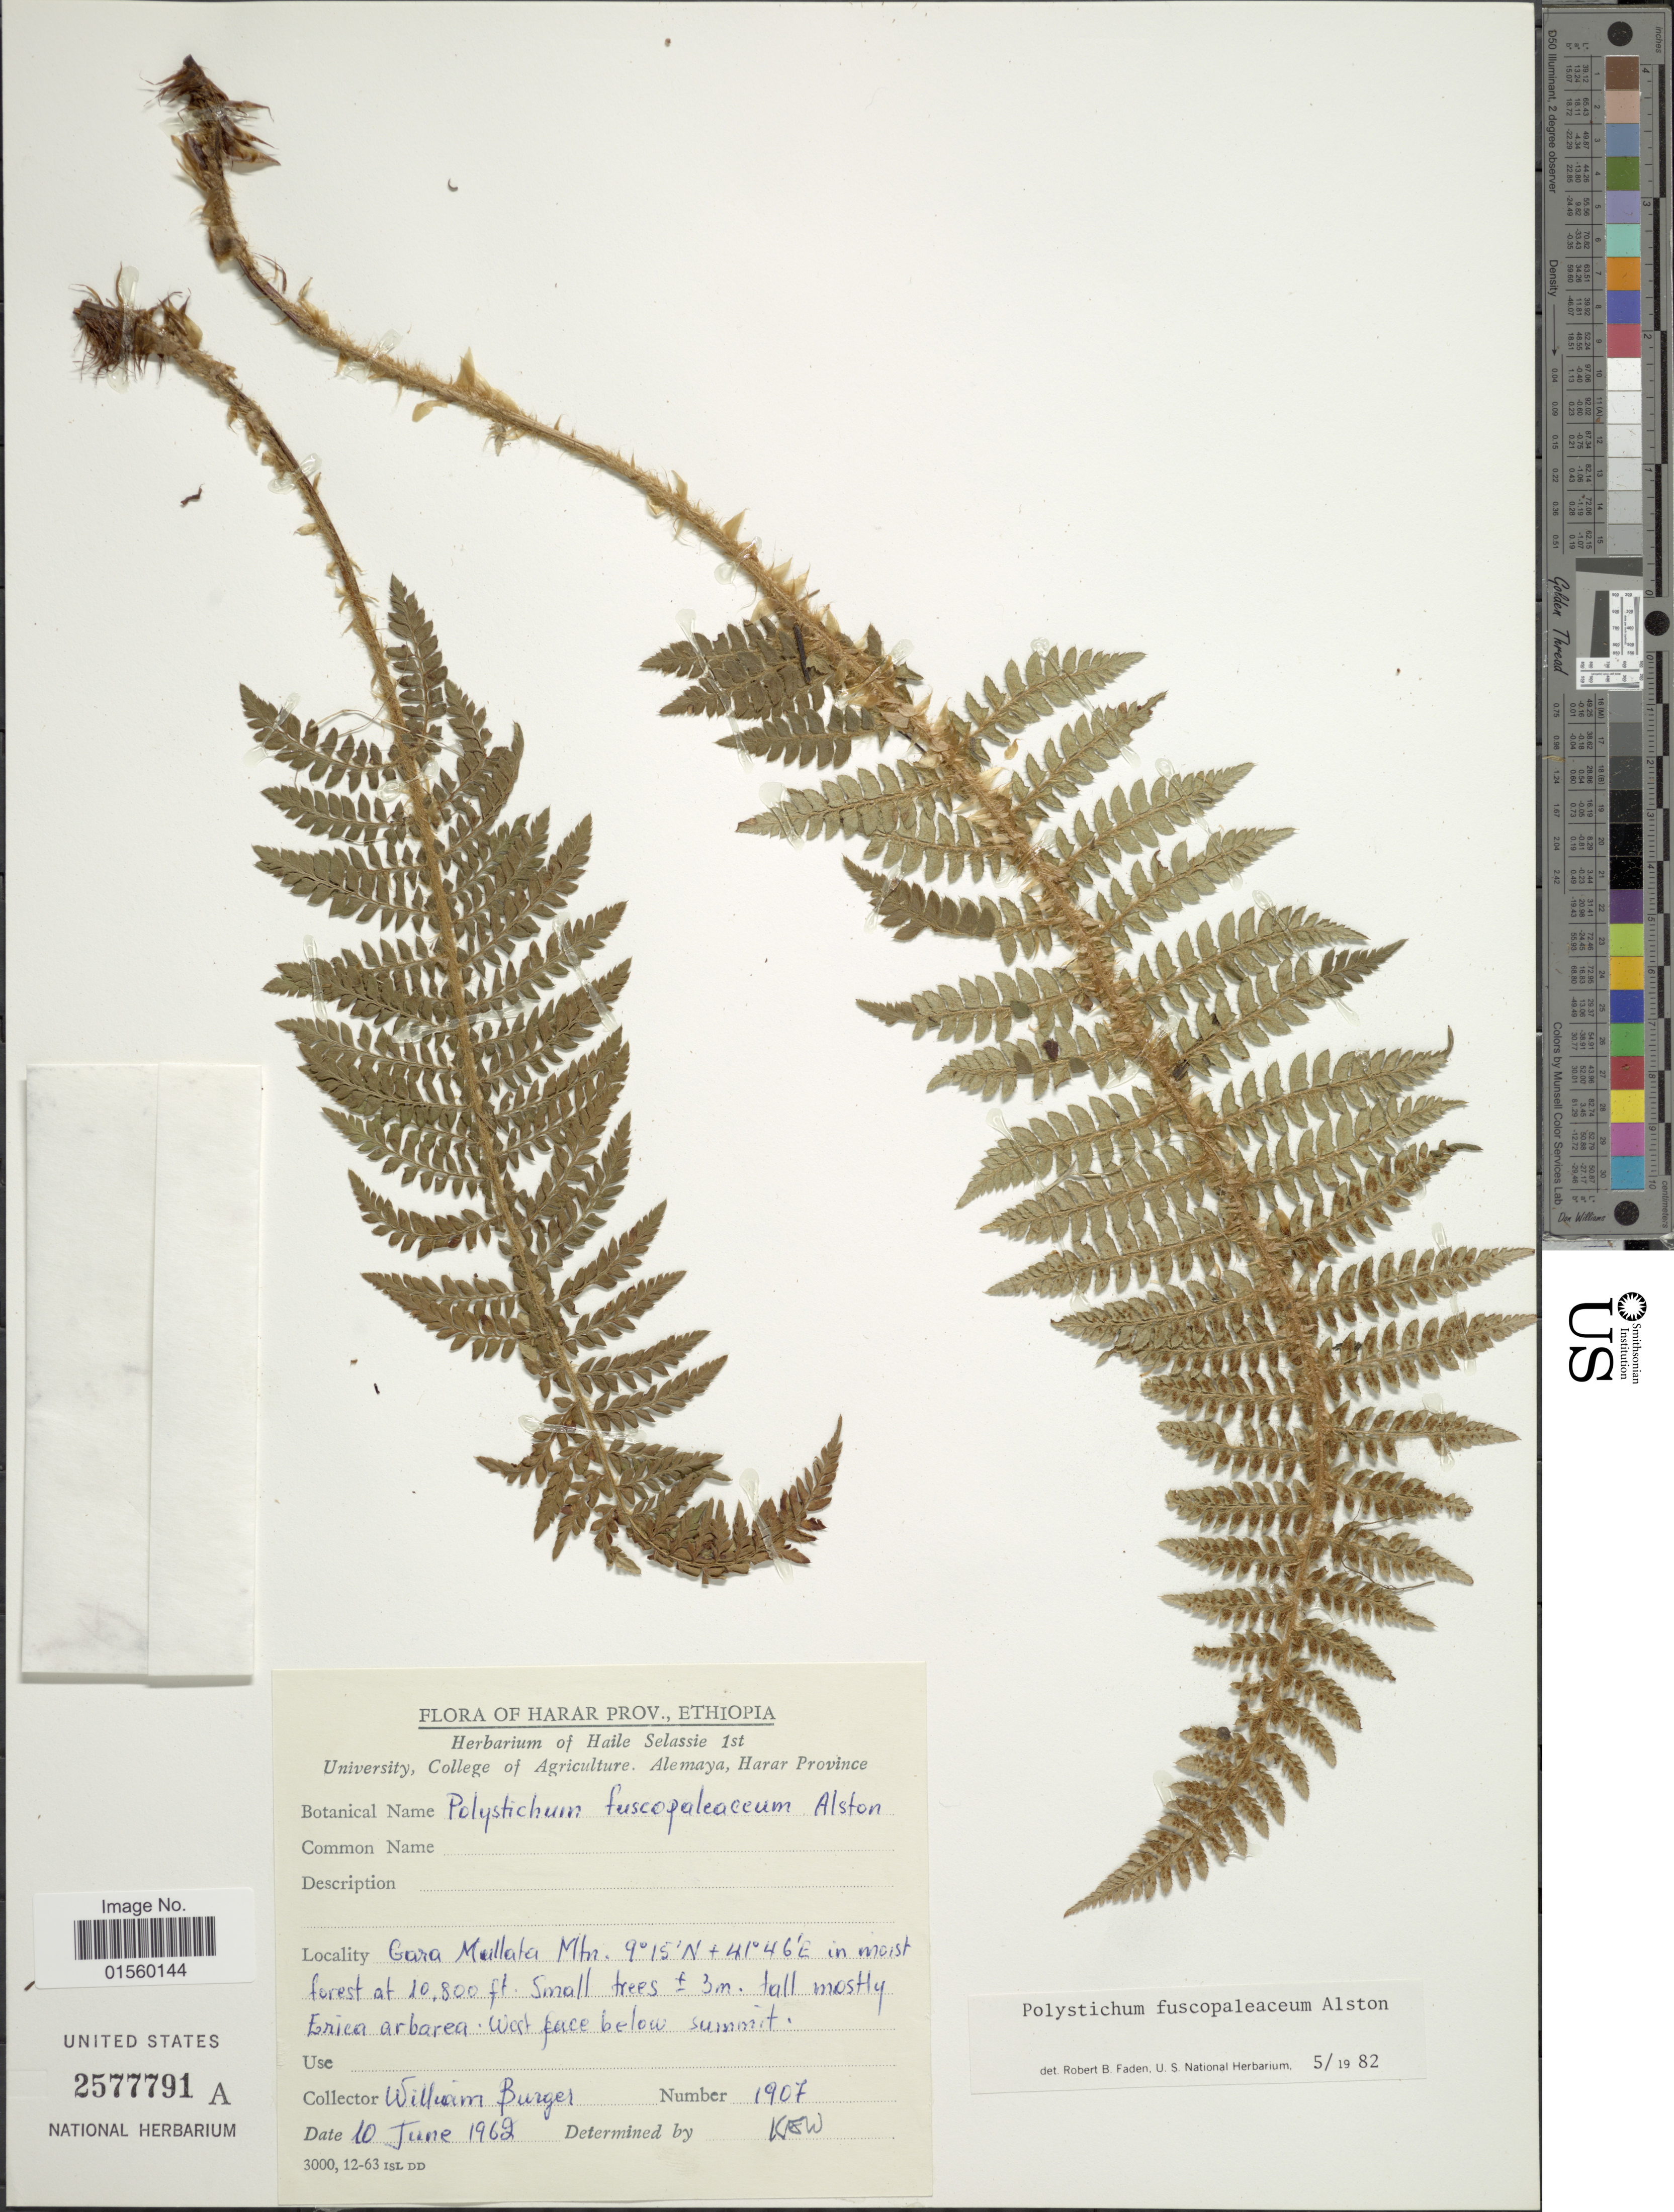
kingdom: Plantae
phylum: Tracheophyta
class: Polypodiopsida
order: Polypodiales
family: Dryopteridaceae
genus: Polystichum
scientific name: Polystichum fuscopaleaceum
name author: Alston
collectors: W. Burger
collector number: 1907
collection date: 1962-06-10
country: Ethiopia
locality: Harar Prov. Gara Mullata Mtn. in moist forest. Small trees ± 3m. Tall mostly Erica arbarea. West face below summit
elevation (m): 3292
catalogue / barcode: US 2577791A